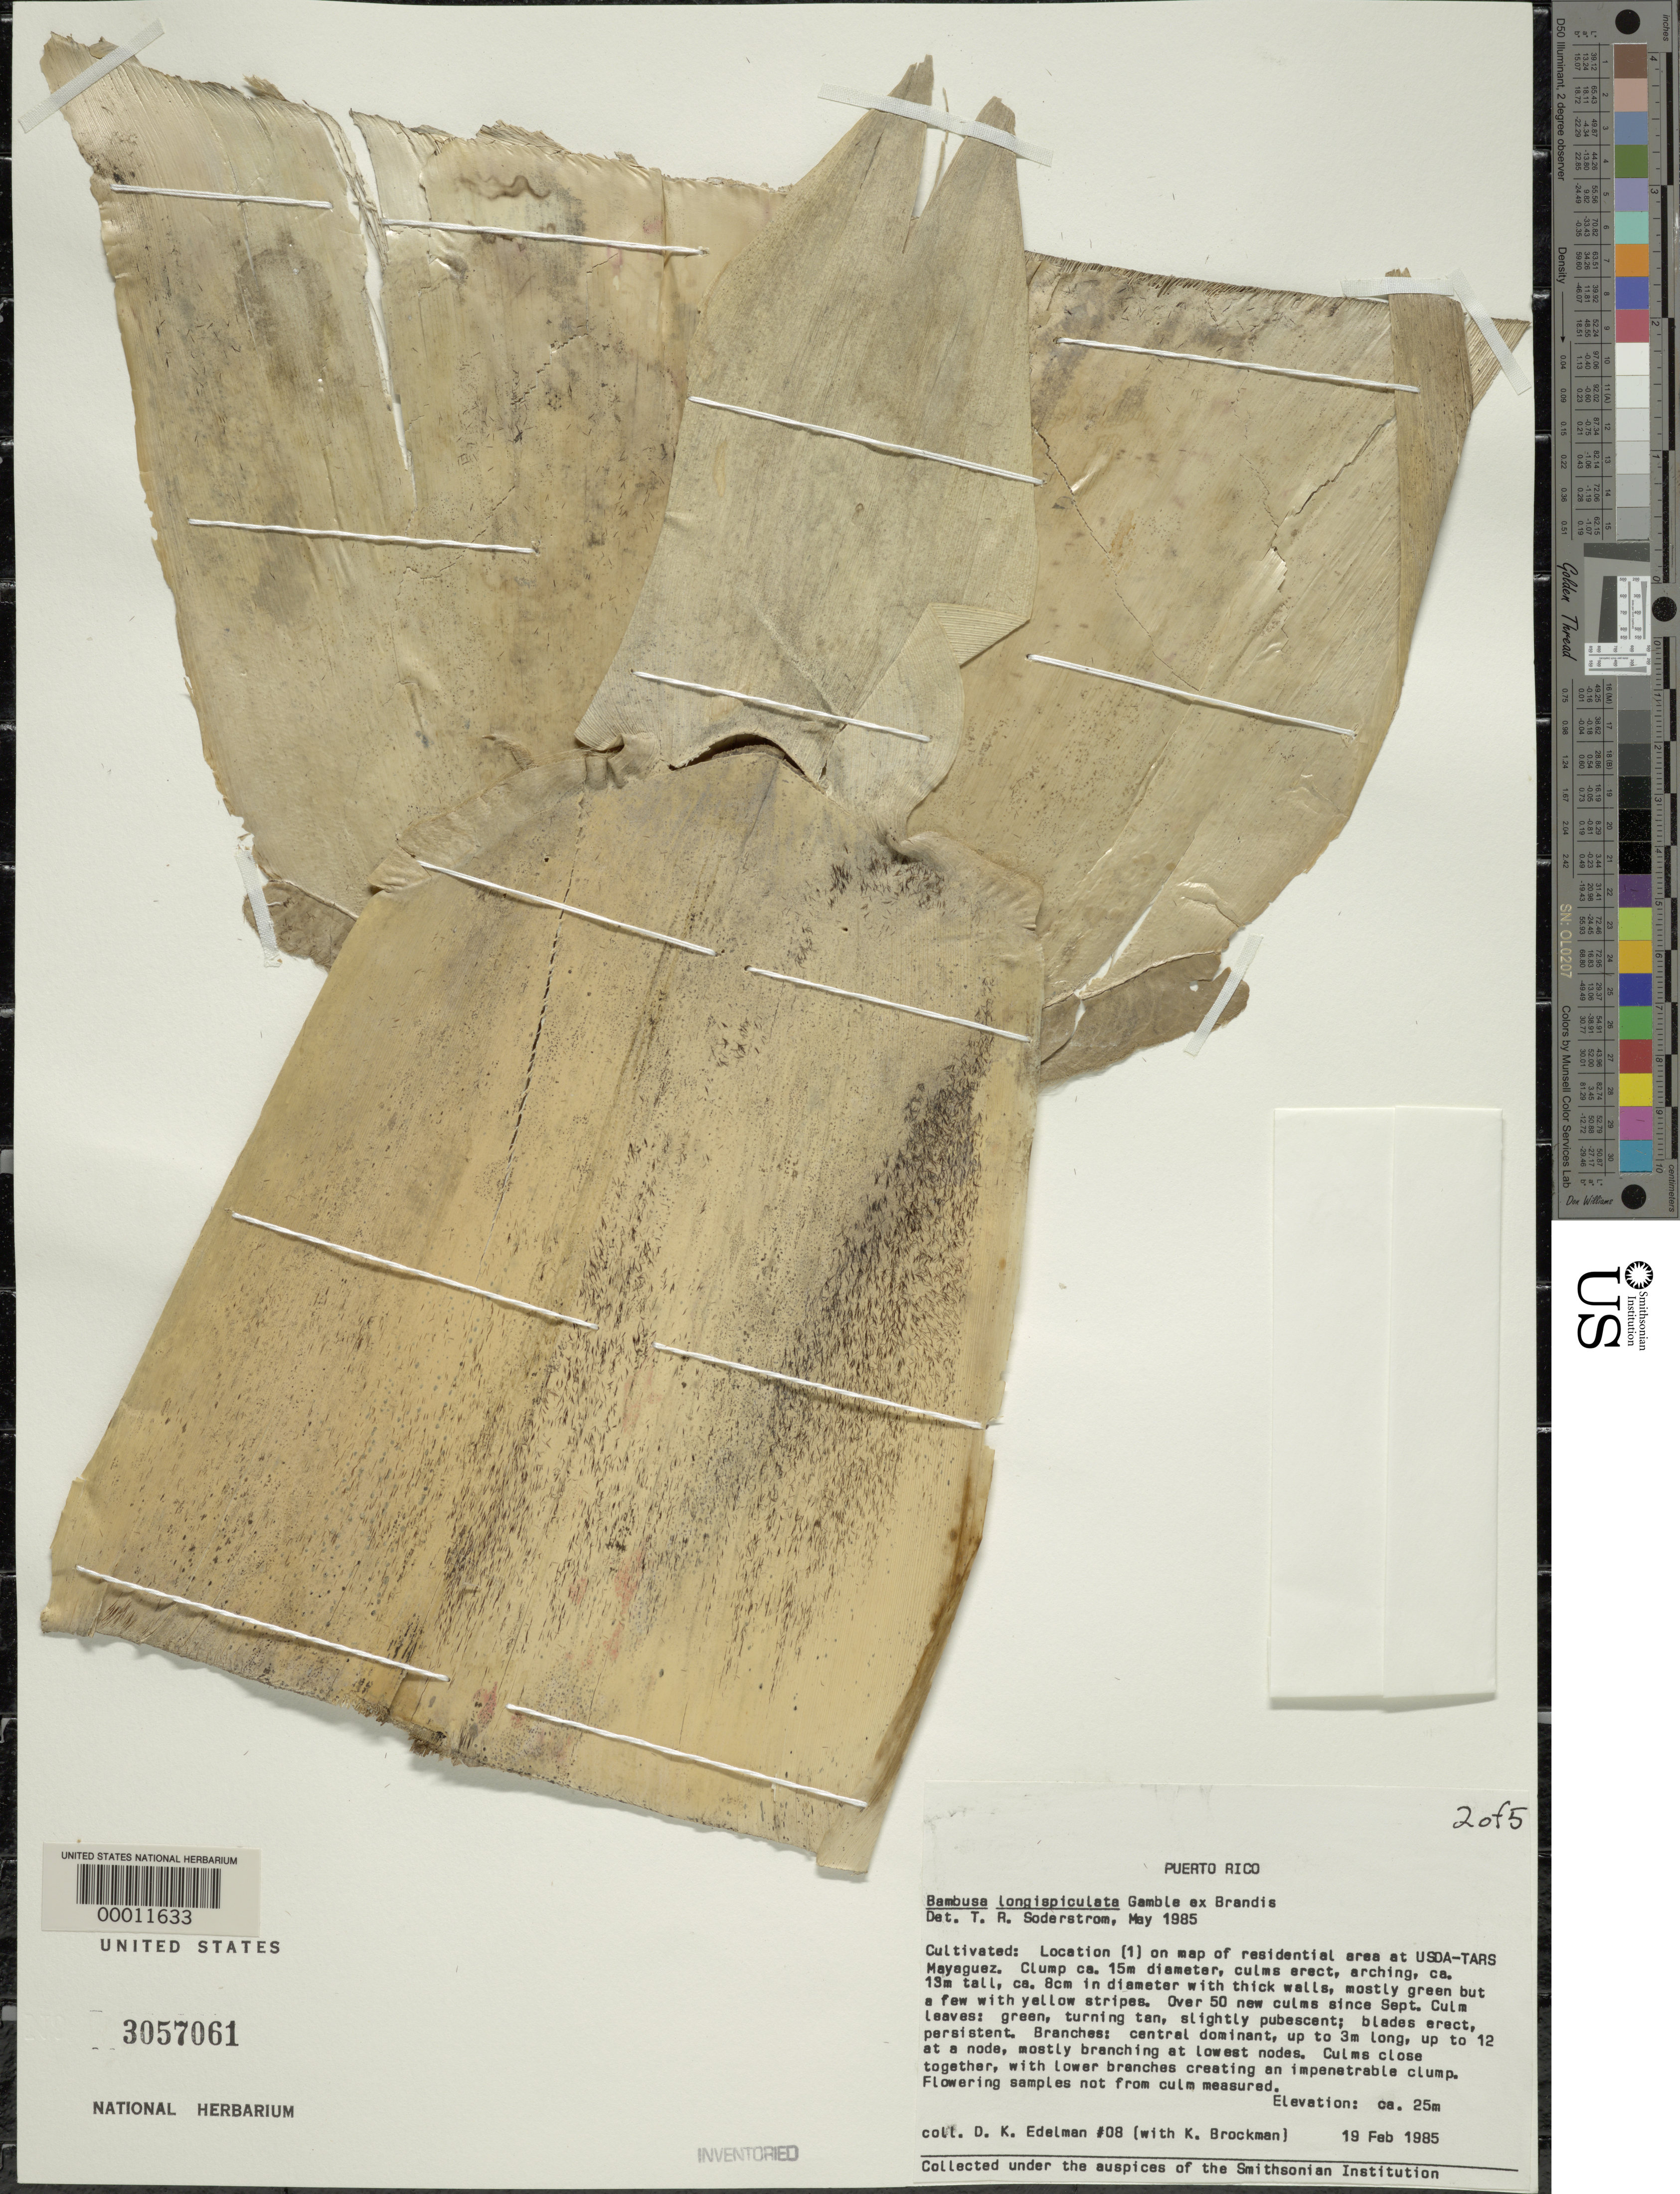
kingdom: Plantae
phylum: Tracheophyta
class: Liliopsida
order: Poales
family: Poaceae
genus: Bambusa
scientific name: Bambusa longispiculata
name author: Gamble ex Brandis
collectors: D. Edelman & K. Brockman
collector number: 08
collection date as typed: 19 Feb 1985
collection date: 1985-02-19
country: Puerto Rico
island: Greater Antilles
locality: Mayaguez, usda-tars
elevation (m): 25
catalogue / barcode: US 3057061